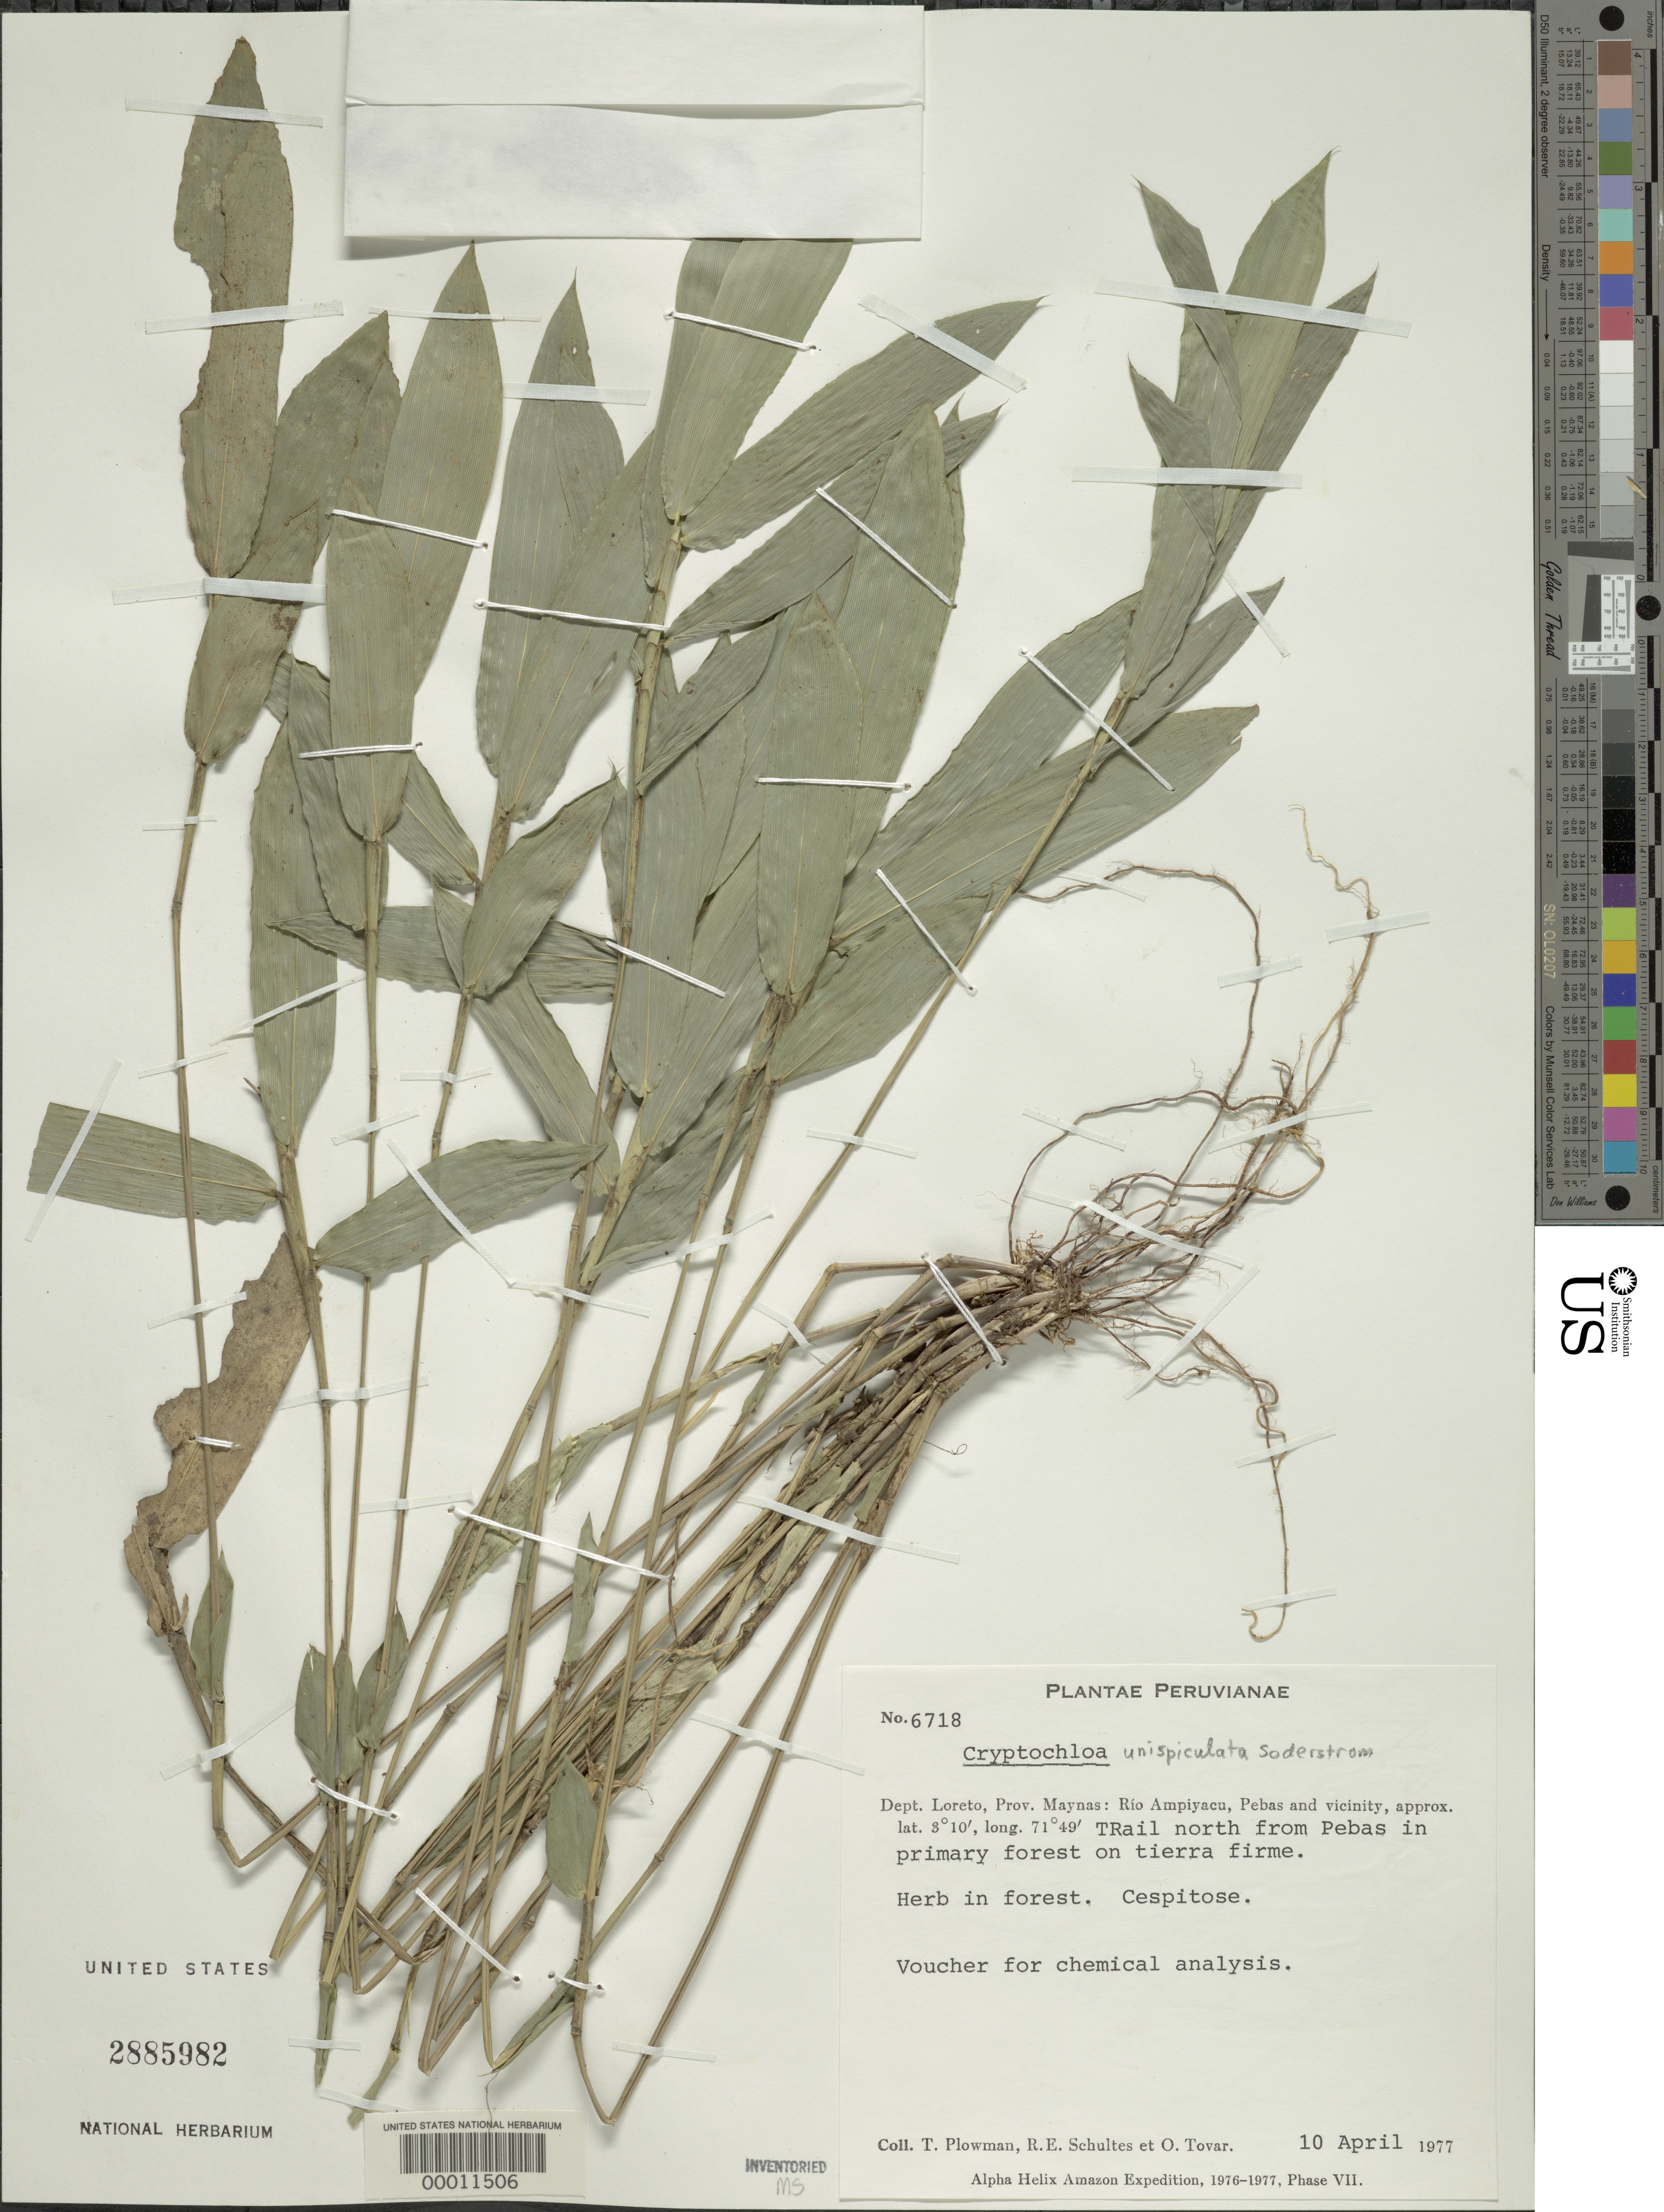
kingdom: Plantae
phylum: Tracheophyta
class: Liliopsida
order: Poales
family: Poaceae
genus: Cryptochloa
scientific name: Cryptochloa unispiculata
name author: Soderstr.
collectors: T. Plowman, R. E. Schultes & Ó. Tovar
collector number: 6718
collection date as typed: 10 Apr 1977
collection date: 1977-04-10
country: Peru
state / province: Loreto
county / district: Maynas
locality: Rio ampiyacu, pebas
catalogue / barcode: US 2885982